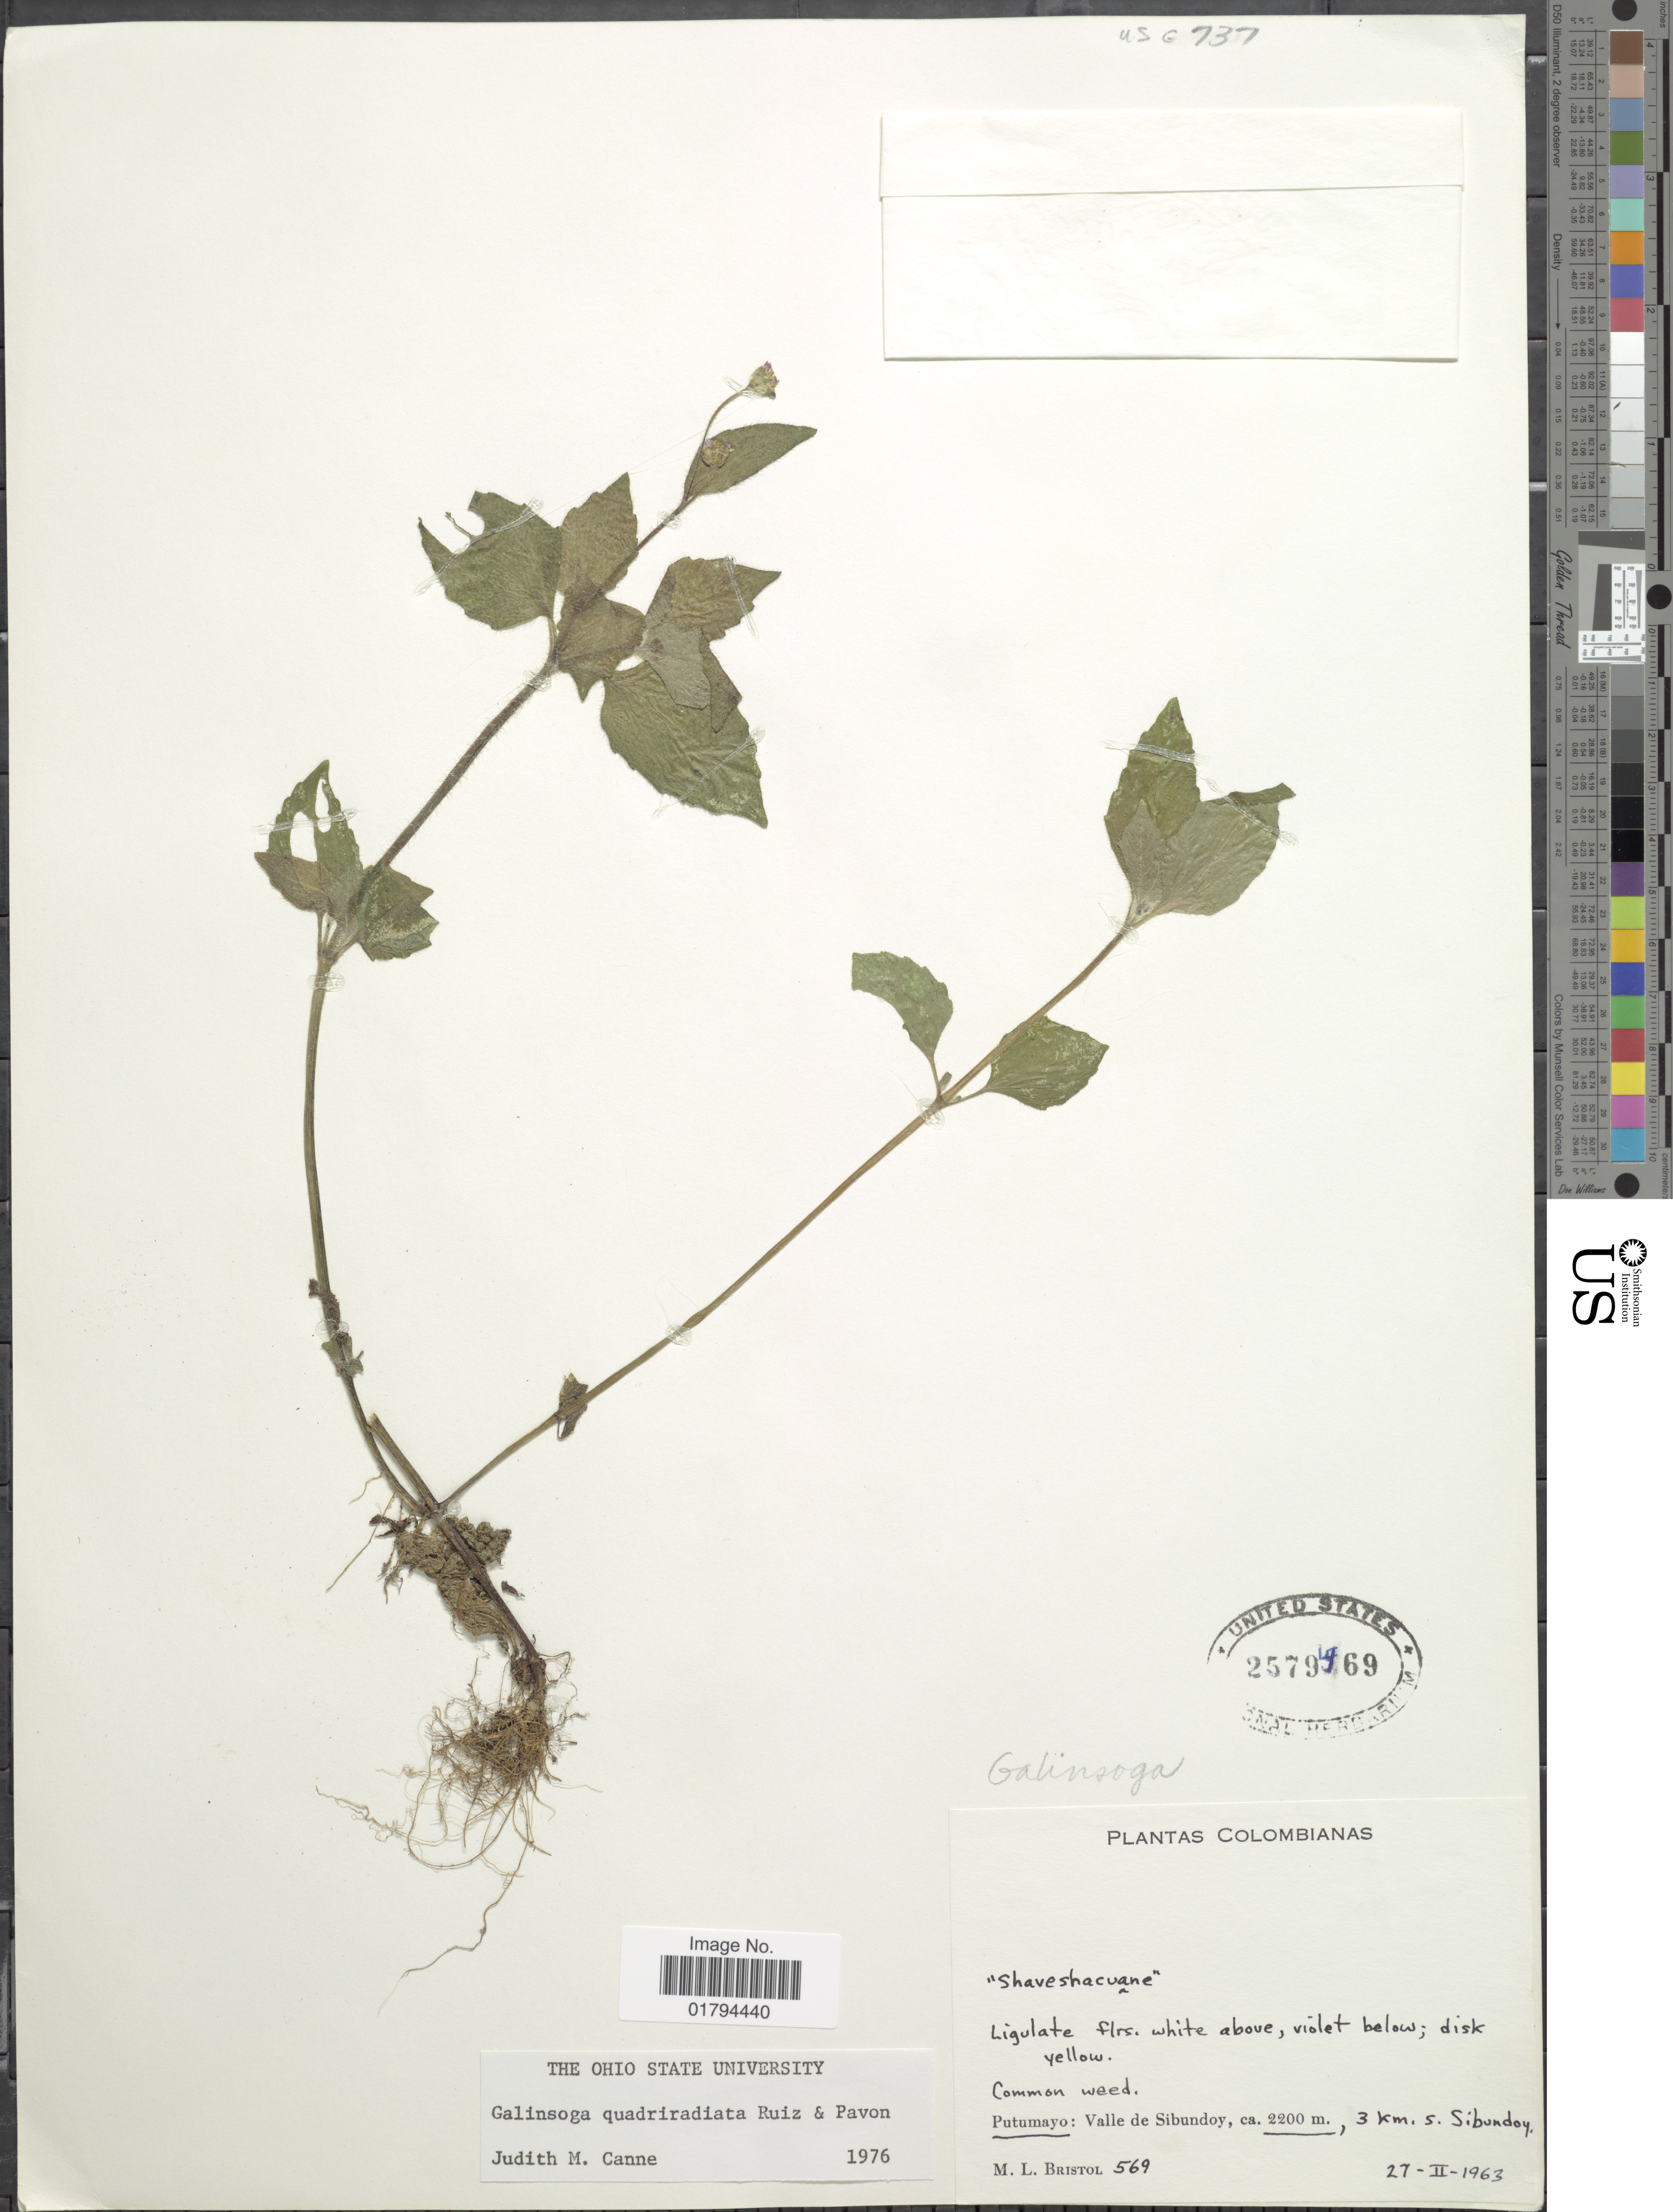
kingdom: Plantae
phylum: Tracheophyta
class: Magnoliopsida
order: Asterales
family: Asteraceae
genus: Galinsoga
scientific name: Galinsoga quadriradiata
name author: Ruiz & Pav.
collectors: M. L. Bristol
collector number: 569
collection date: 1963-02-27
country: Colombia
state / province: Putumayo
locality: Valle de Sibundoy, 3 km S. Sibundoy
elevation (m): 2200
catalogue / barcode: US 2579469